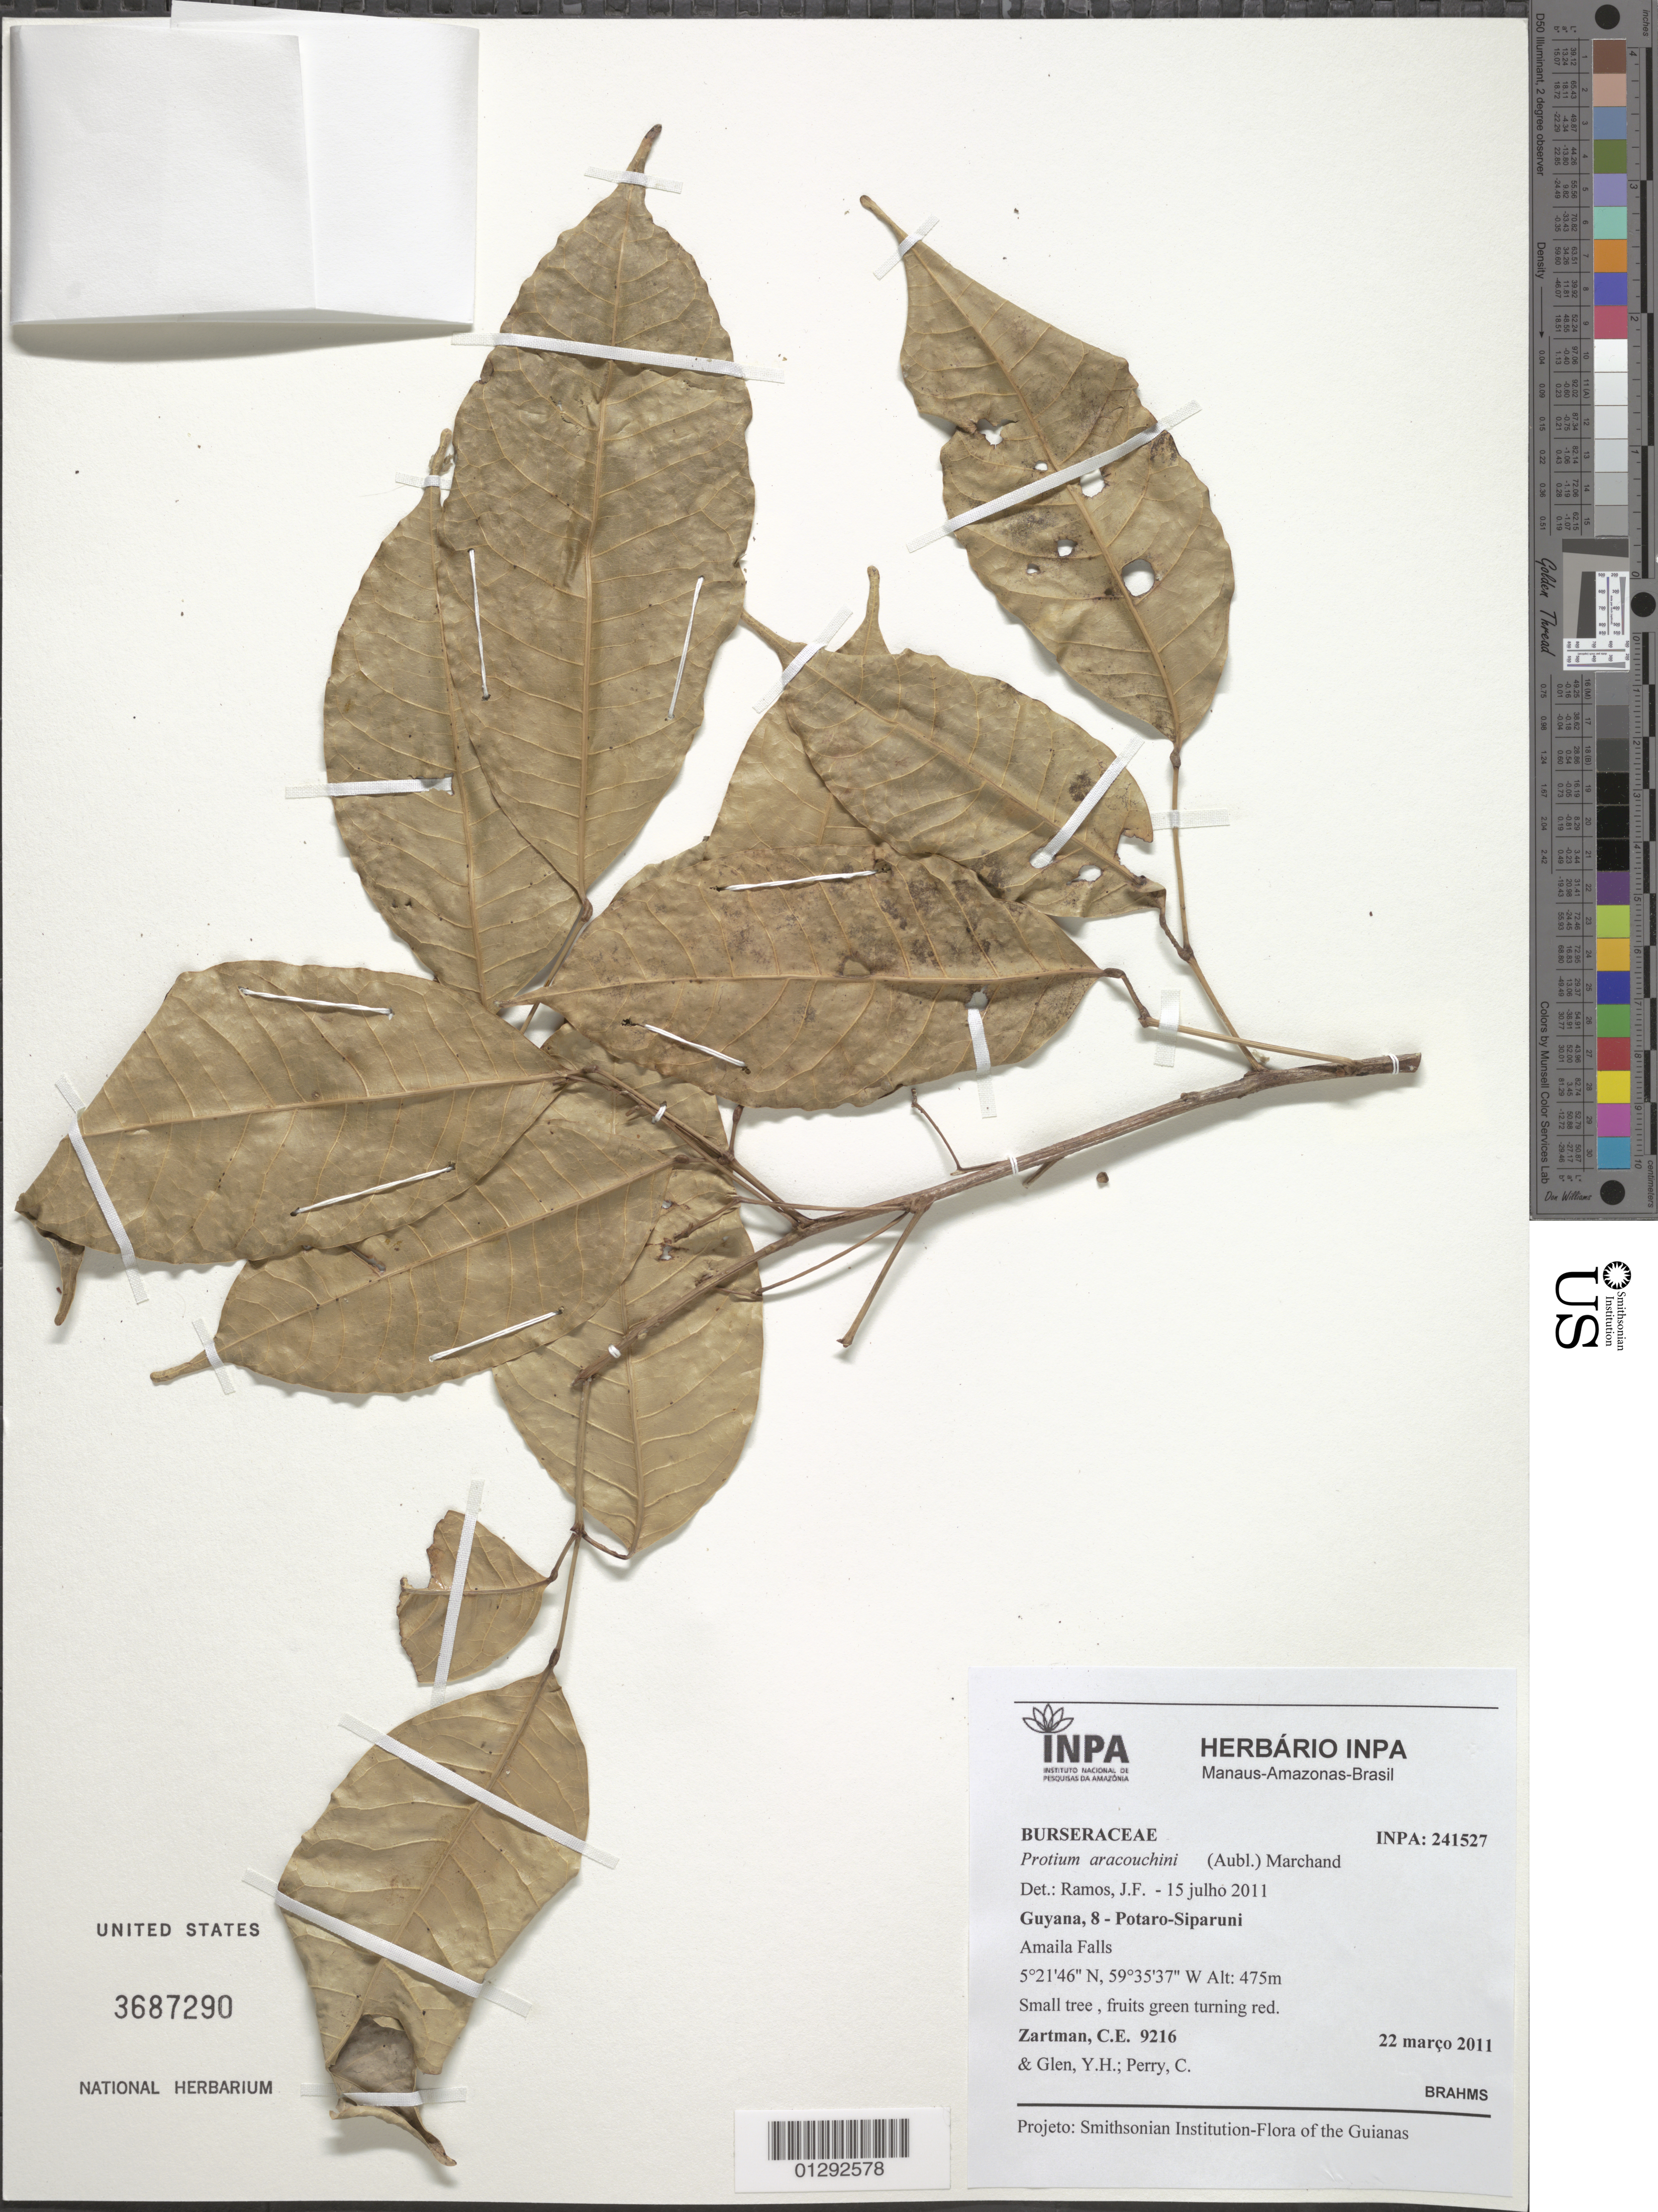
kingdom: Plantae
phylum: Tracheophyta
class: Magnoliopsida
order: Sapindales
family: Burseraceae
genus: Protium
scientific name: Protium aracouchini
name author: (Aubl.) Marchand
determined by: Ramos, J. F.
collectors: C. Zartman, Y. Glen & C. Perry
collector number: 9216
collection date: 2011-03-22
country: Guyana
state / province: Potaro-Siparuni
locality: Amaila Falls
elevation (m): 475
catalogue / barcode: US 3687290